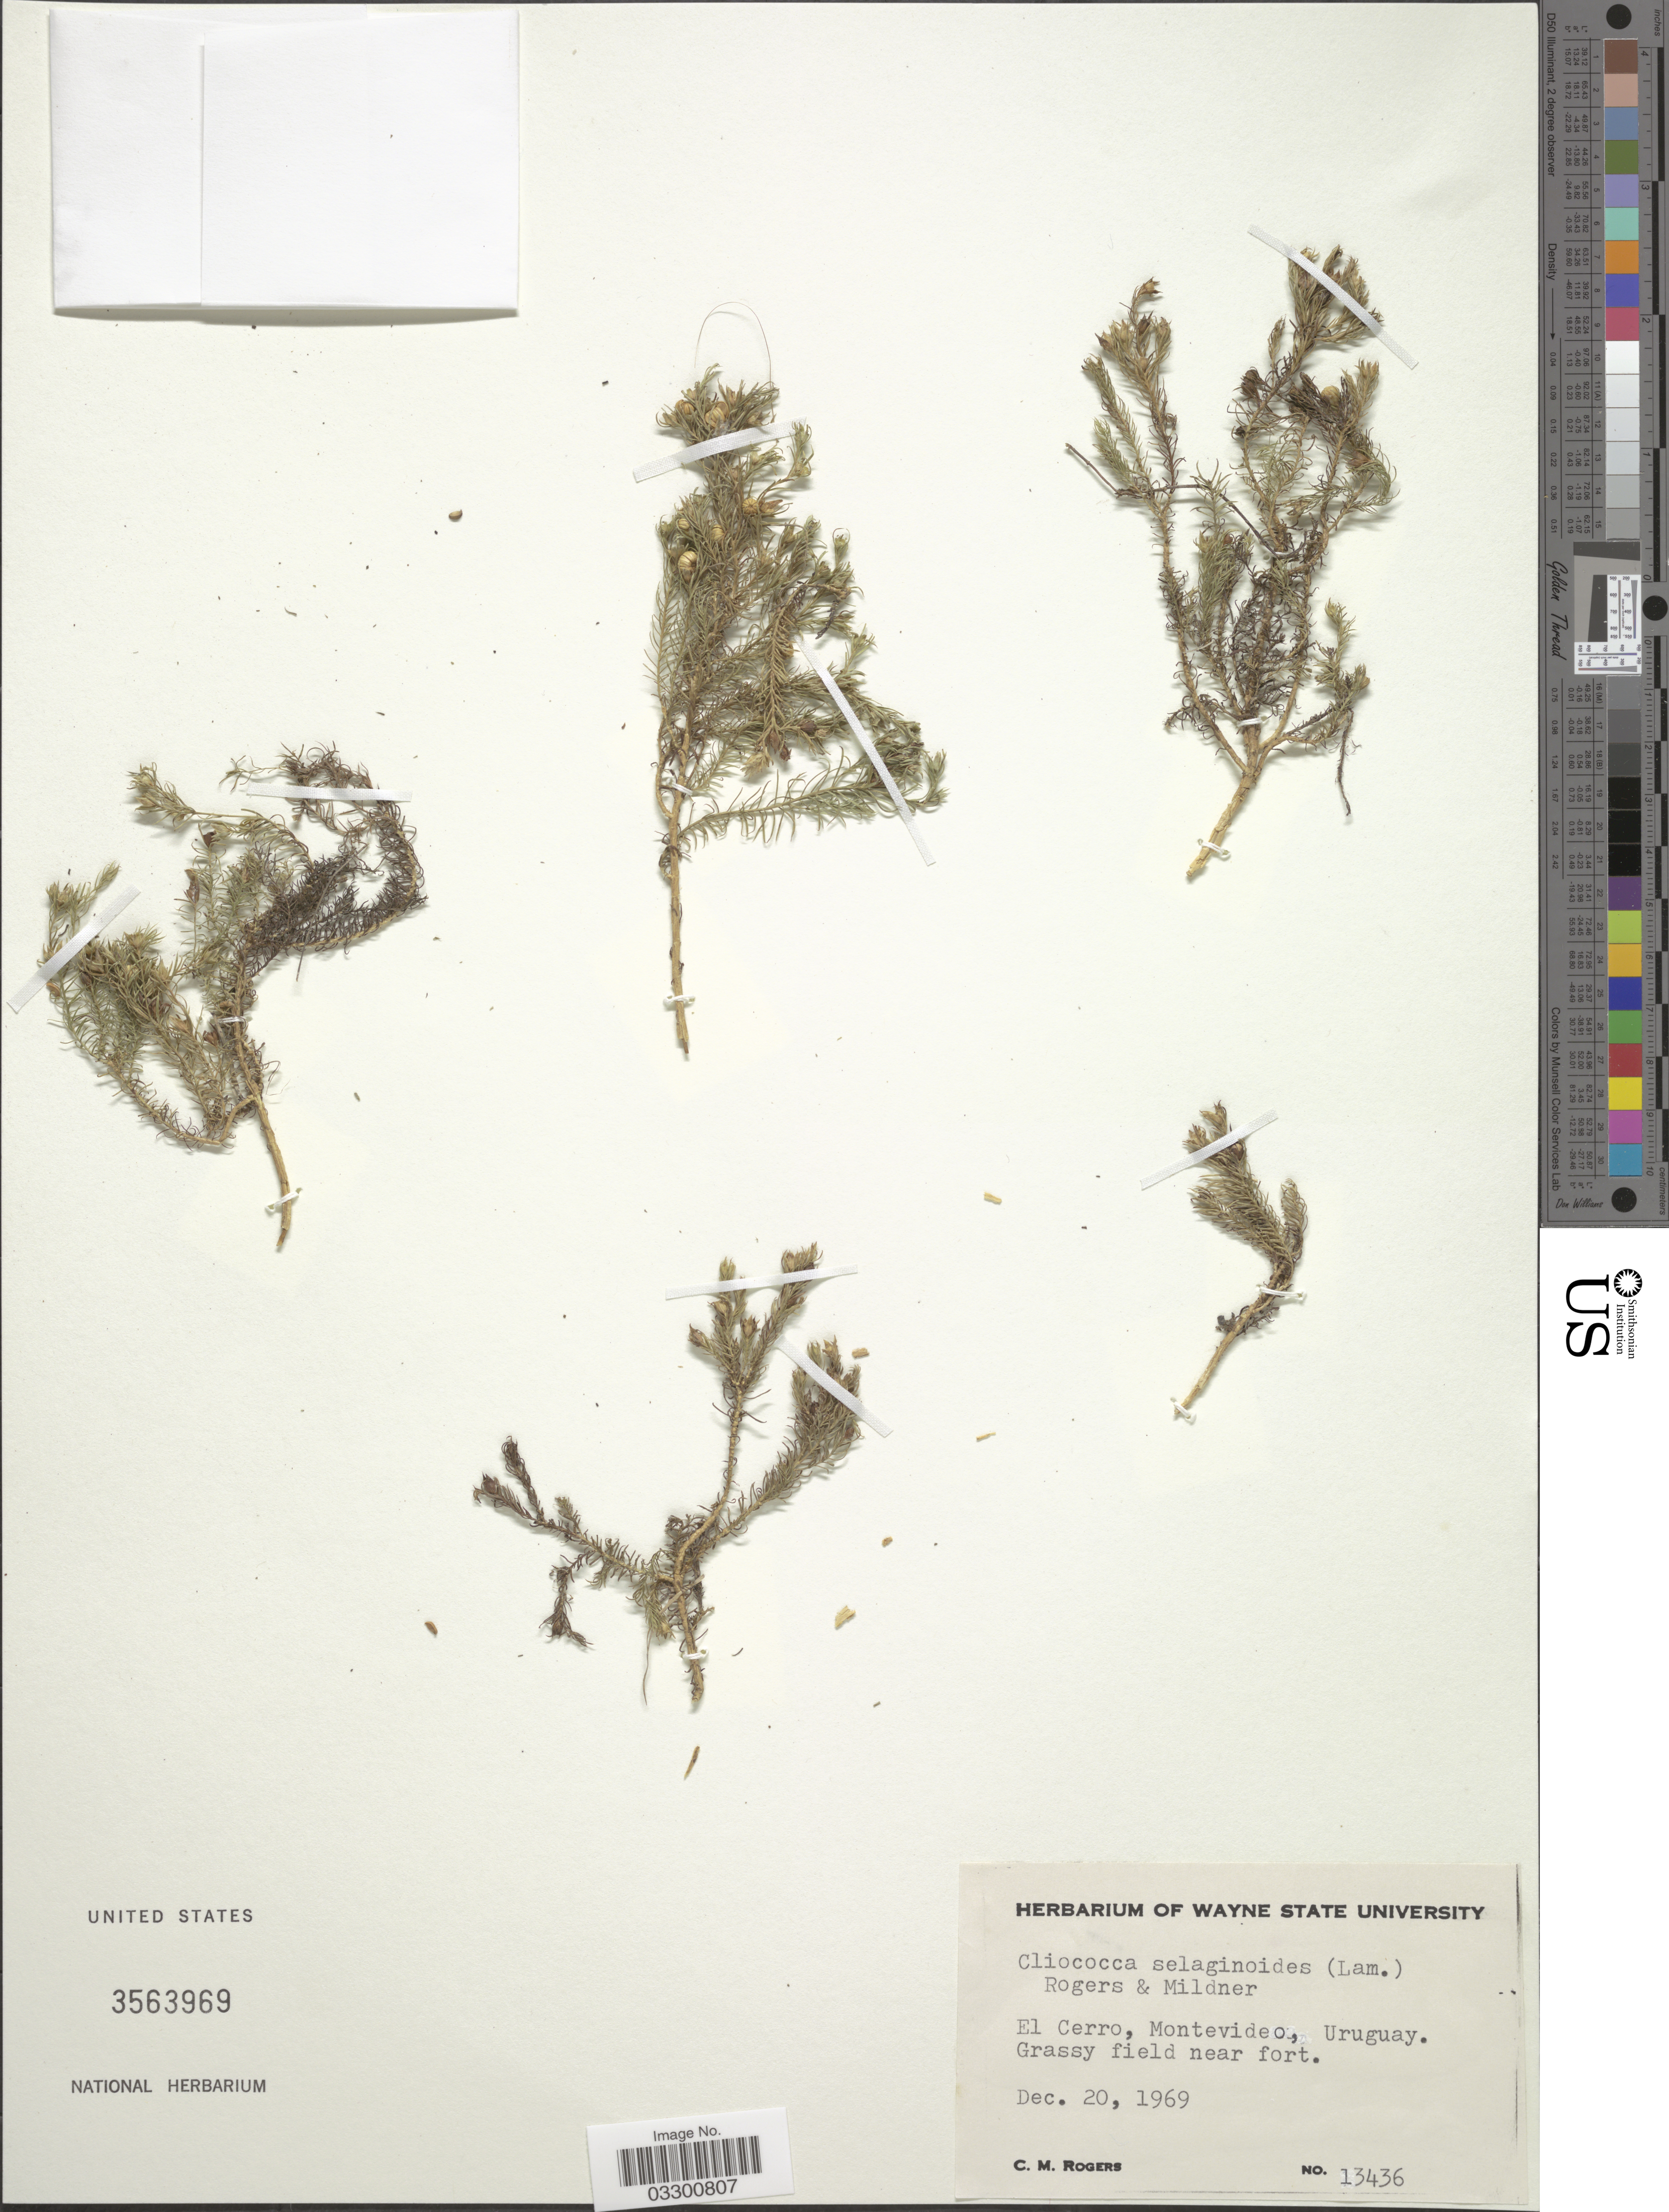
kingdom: Plantae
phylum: Tracheophyta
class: Magnoliopsida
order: Malpighiales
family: Linaceae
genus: Linum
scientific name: Linum selaginoides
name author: Lam.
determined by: Strong, Mark T., (BOT), Smithsonian Institution - National Museum of Natural History (UNITED STATES)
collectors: C. M. Rogers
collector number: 13436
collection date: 1969-12-20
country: Uruguay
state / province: Montevideo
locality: El Cerro, Montevideo, Uruguay. Grassy field near fort.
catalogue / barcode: US 3563969